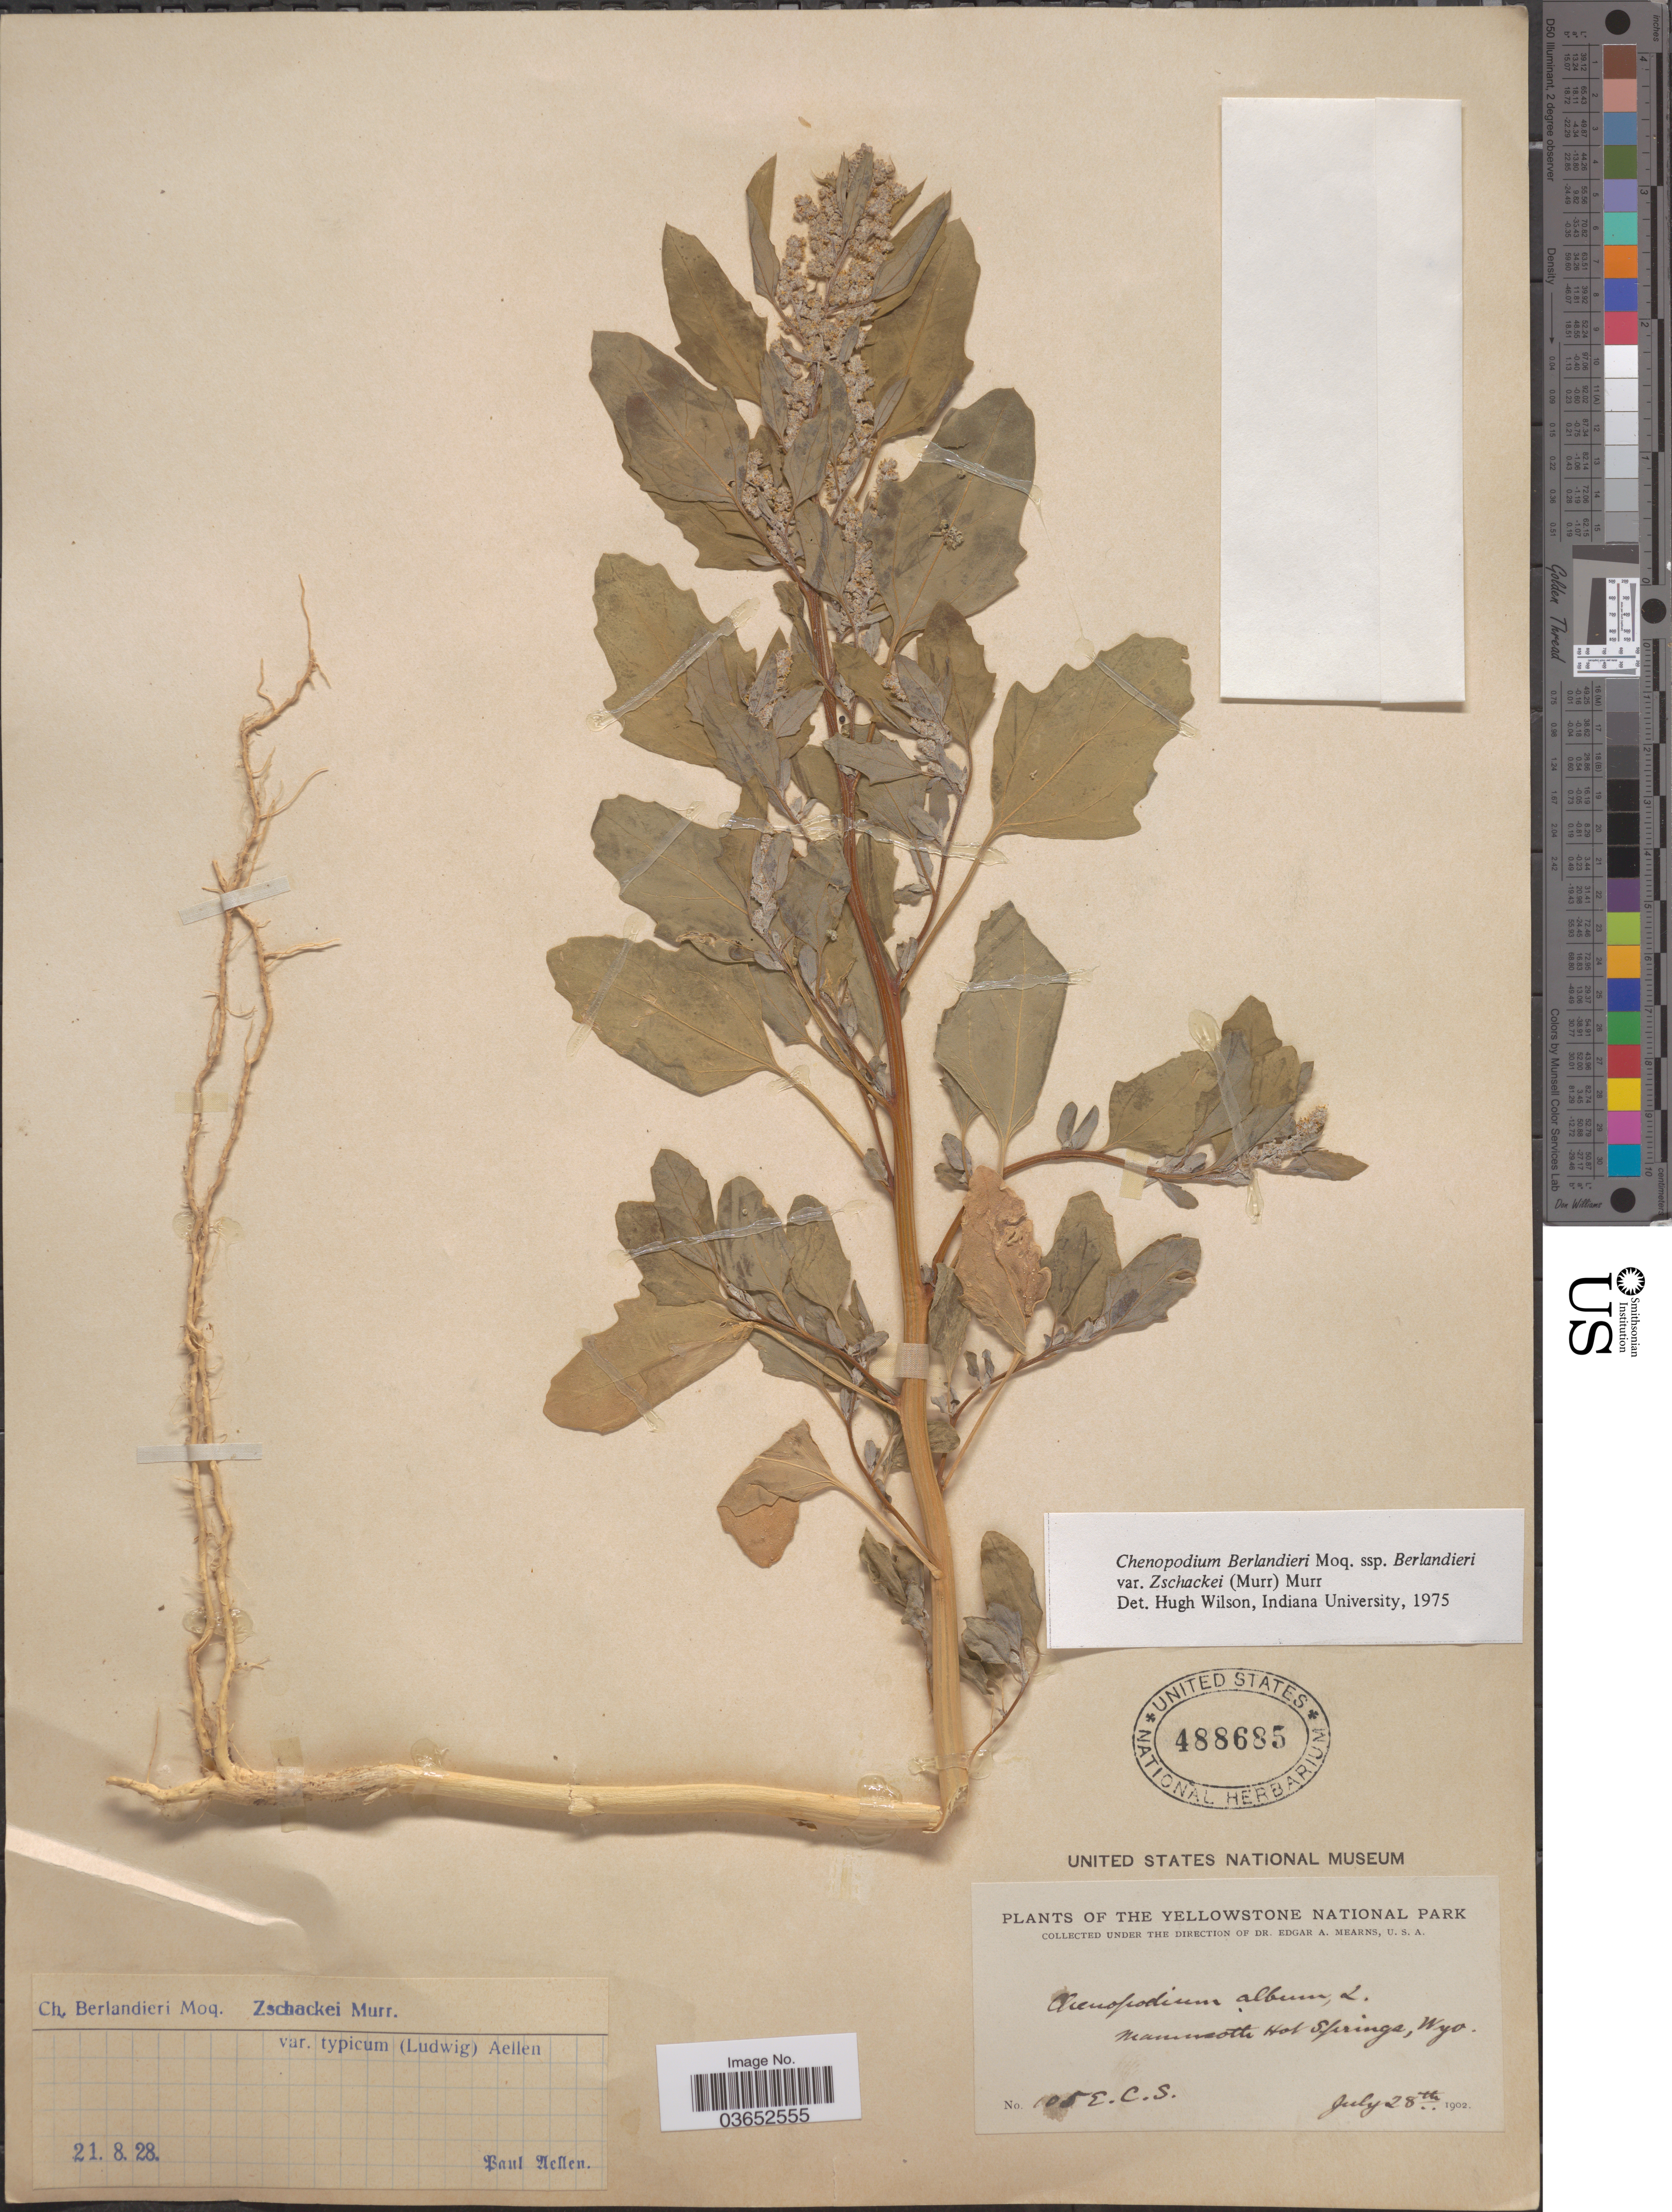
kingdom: Plantae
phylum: Tracheophyta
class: Magnoliopsida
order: Caryophyllales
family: Amaranthaceae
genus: Chenopodium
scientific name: Chenopodium berlandieri var. typicum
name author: A. Ludw. ex Graebn.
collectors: E. C. Smith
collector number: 105*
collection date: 1902-07-28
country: United States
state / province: Wyoming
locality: Yellowstone National Park. Mammoth Hot Springs.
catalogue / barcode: US 488685